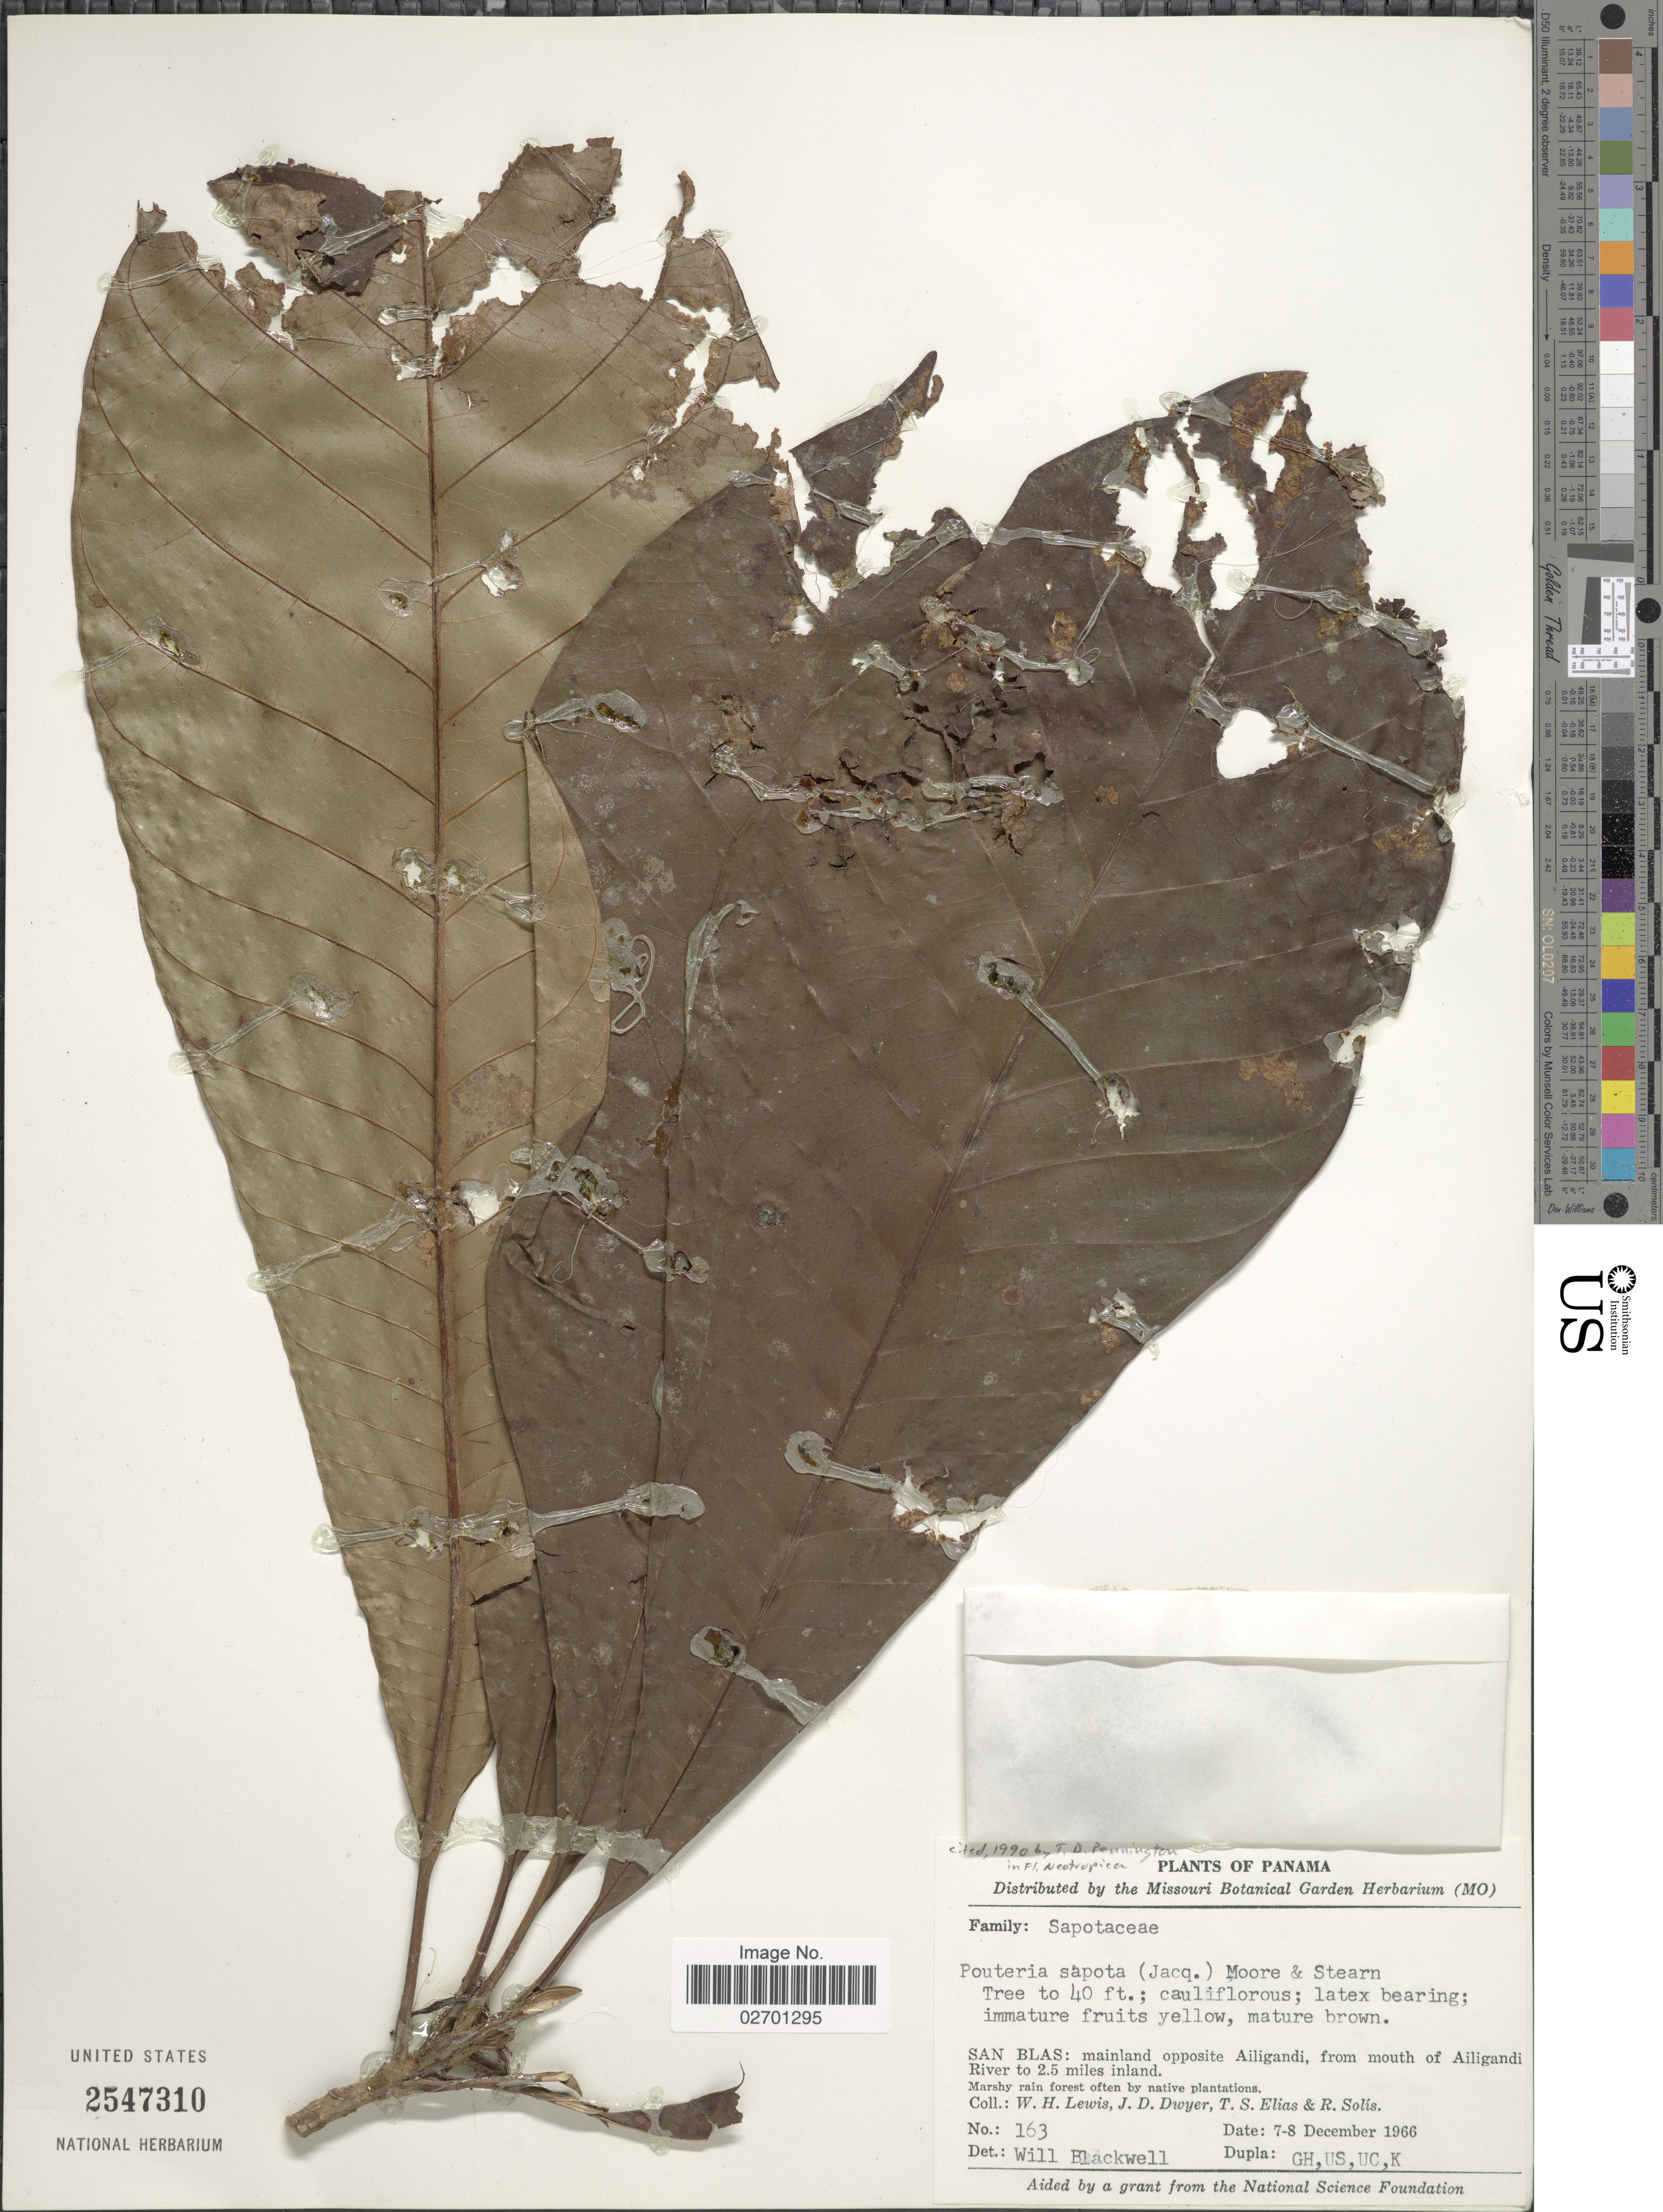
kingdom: Plantae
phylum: Tracheophyta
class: Magnoliopsida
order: Ericales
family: Sapotaceae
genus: Pouteria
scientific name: Pouteria sapota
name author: (Jacq.) H.E. Moore & Stearn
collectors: W. H. Lewis, J. D. Dwyer, T. S. Elias & R. Solis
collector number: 163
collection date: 1966-12-07/1966-12-08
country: Panama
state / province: Kuna Yala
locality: San Blas: Mainland opposite Ailigandi, from mouth of Ailigandi River to 2.5 miles inland.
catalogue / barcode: US 2547310